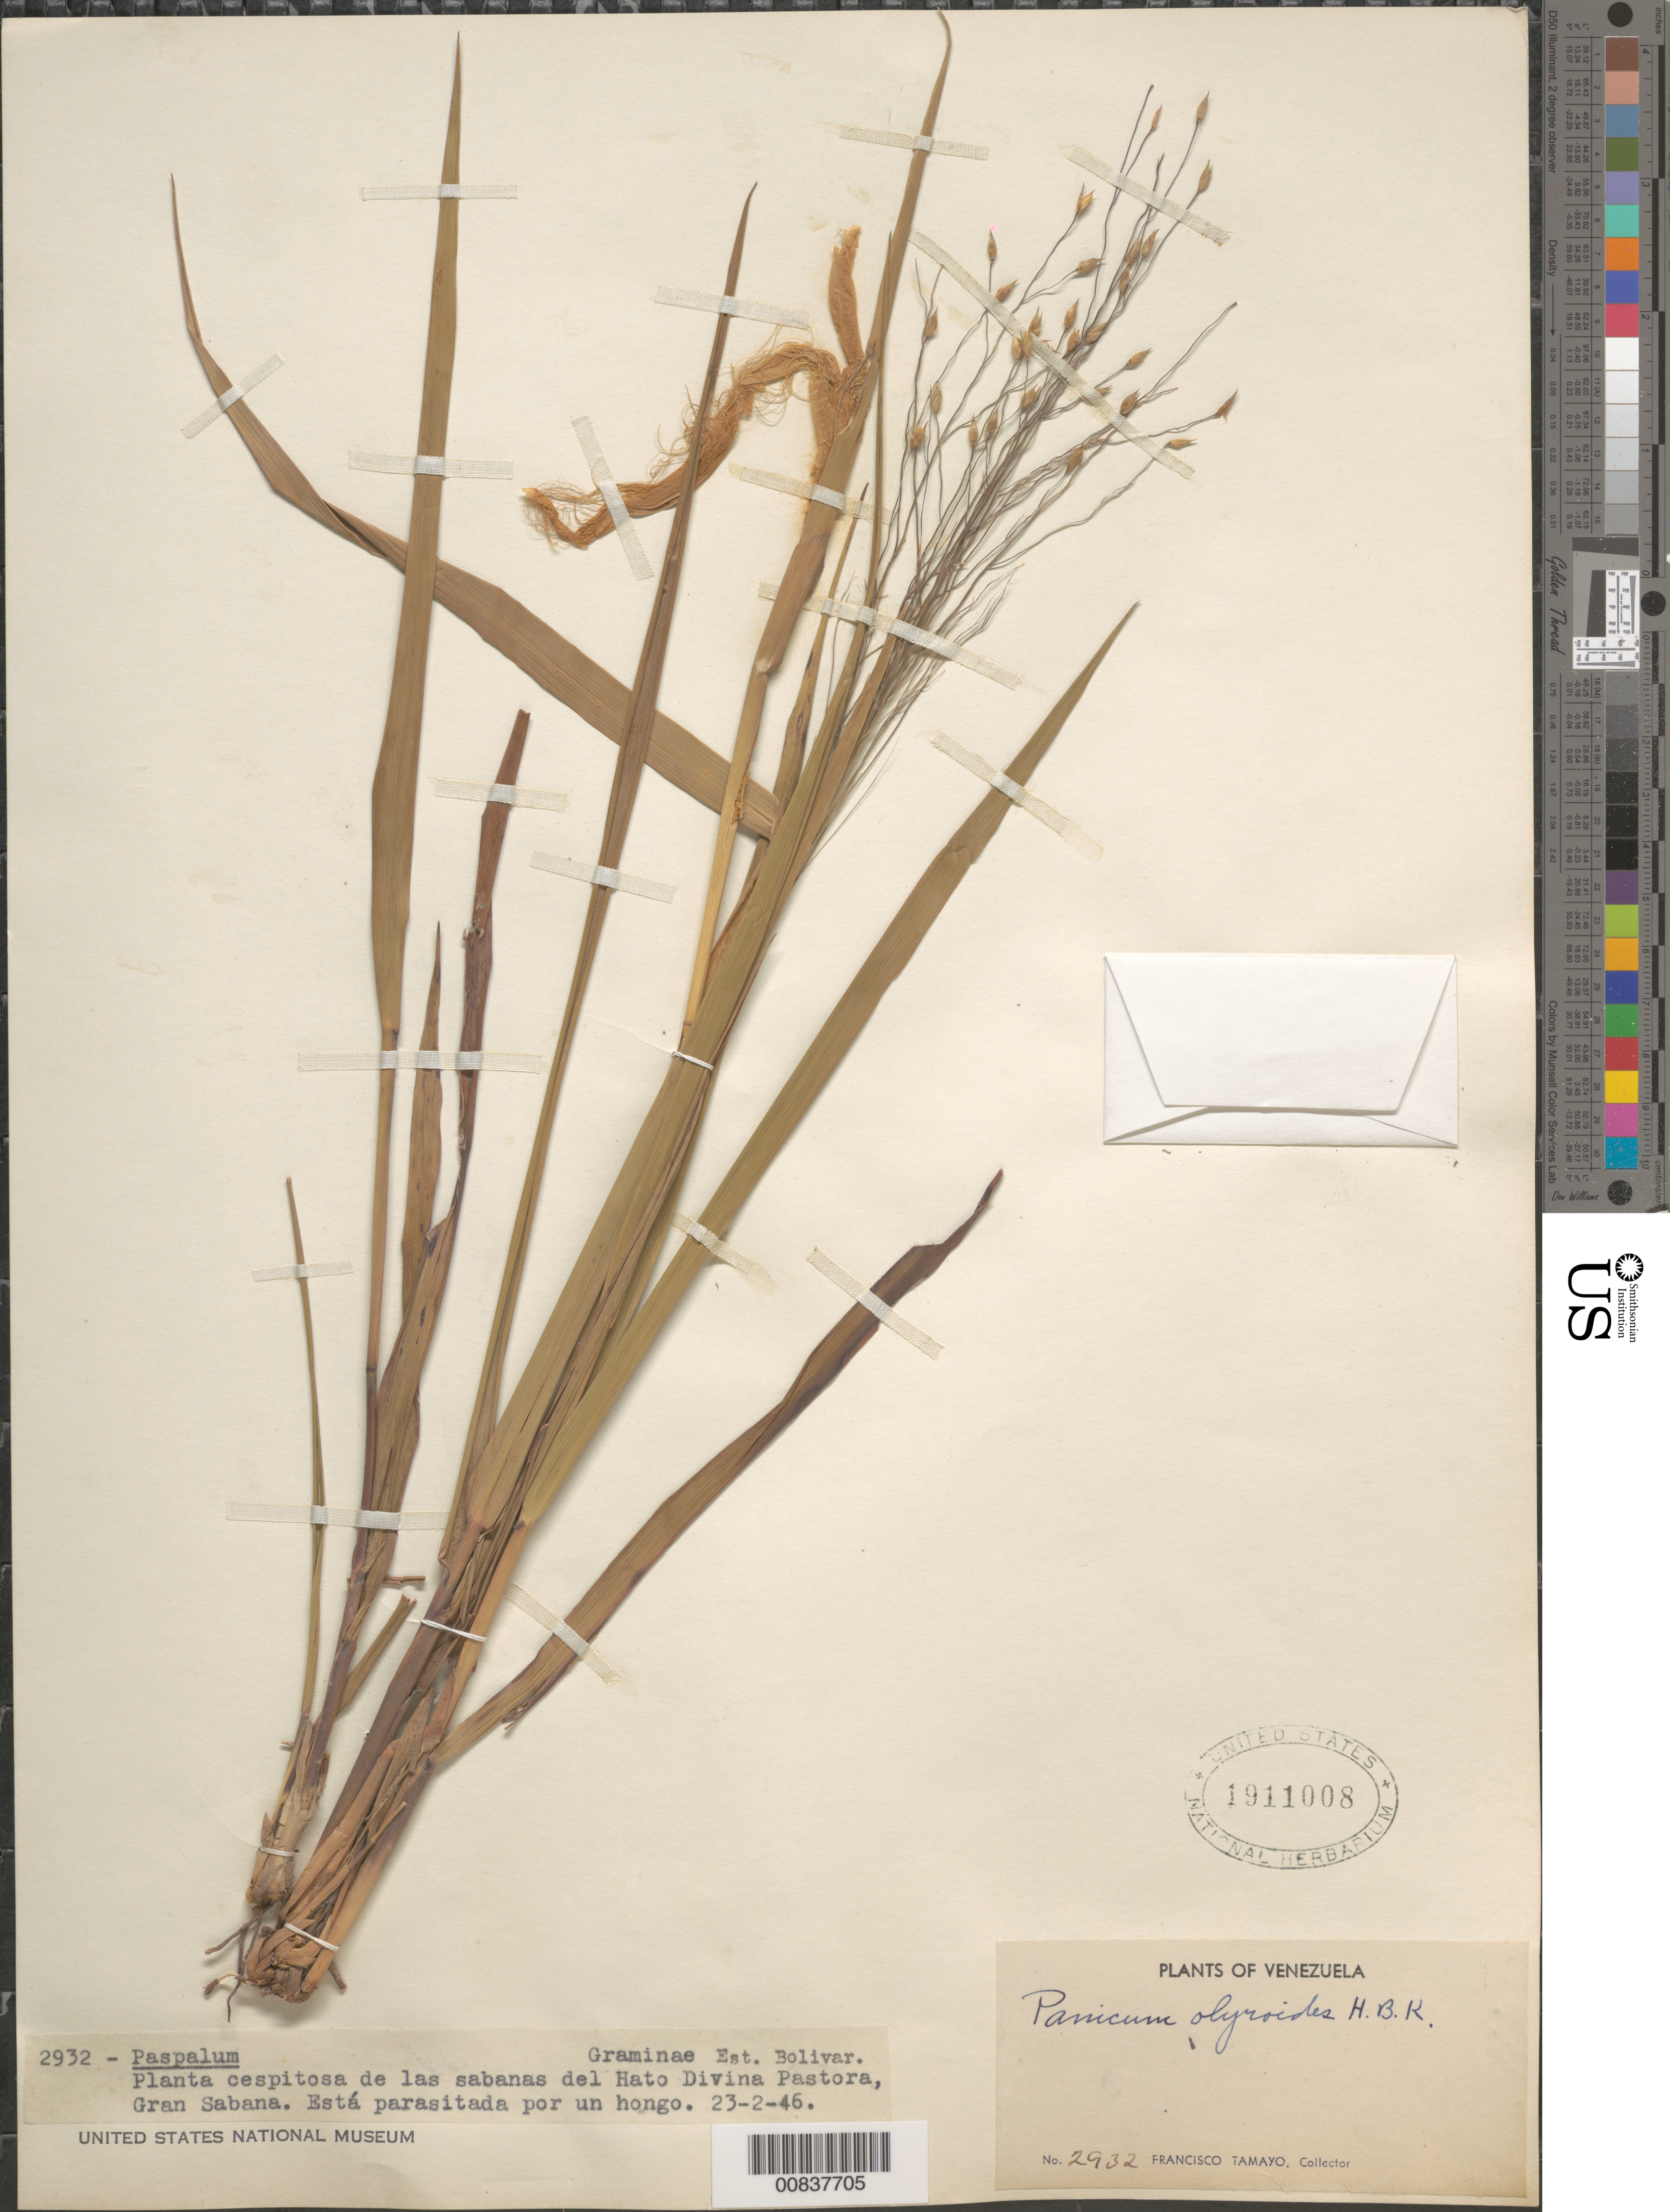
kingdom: Plantae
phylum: Tracheophyta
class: Liliopsida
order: Poales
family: Poaceae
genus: Panicum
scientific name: Panicum olyroides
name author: Kunth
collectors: F. Tamayo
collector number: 2932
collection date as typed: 23-Feb-46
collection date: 1946-02-23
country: Venezuela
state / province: Bolívar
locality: Gran Sabana, Hato Divina Pastora, Cerro Ceitá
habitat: Savanna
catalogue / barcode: US 1911008